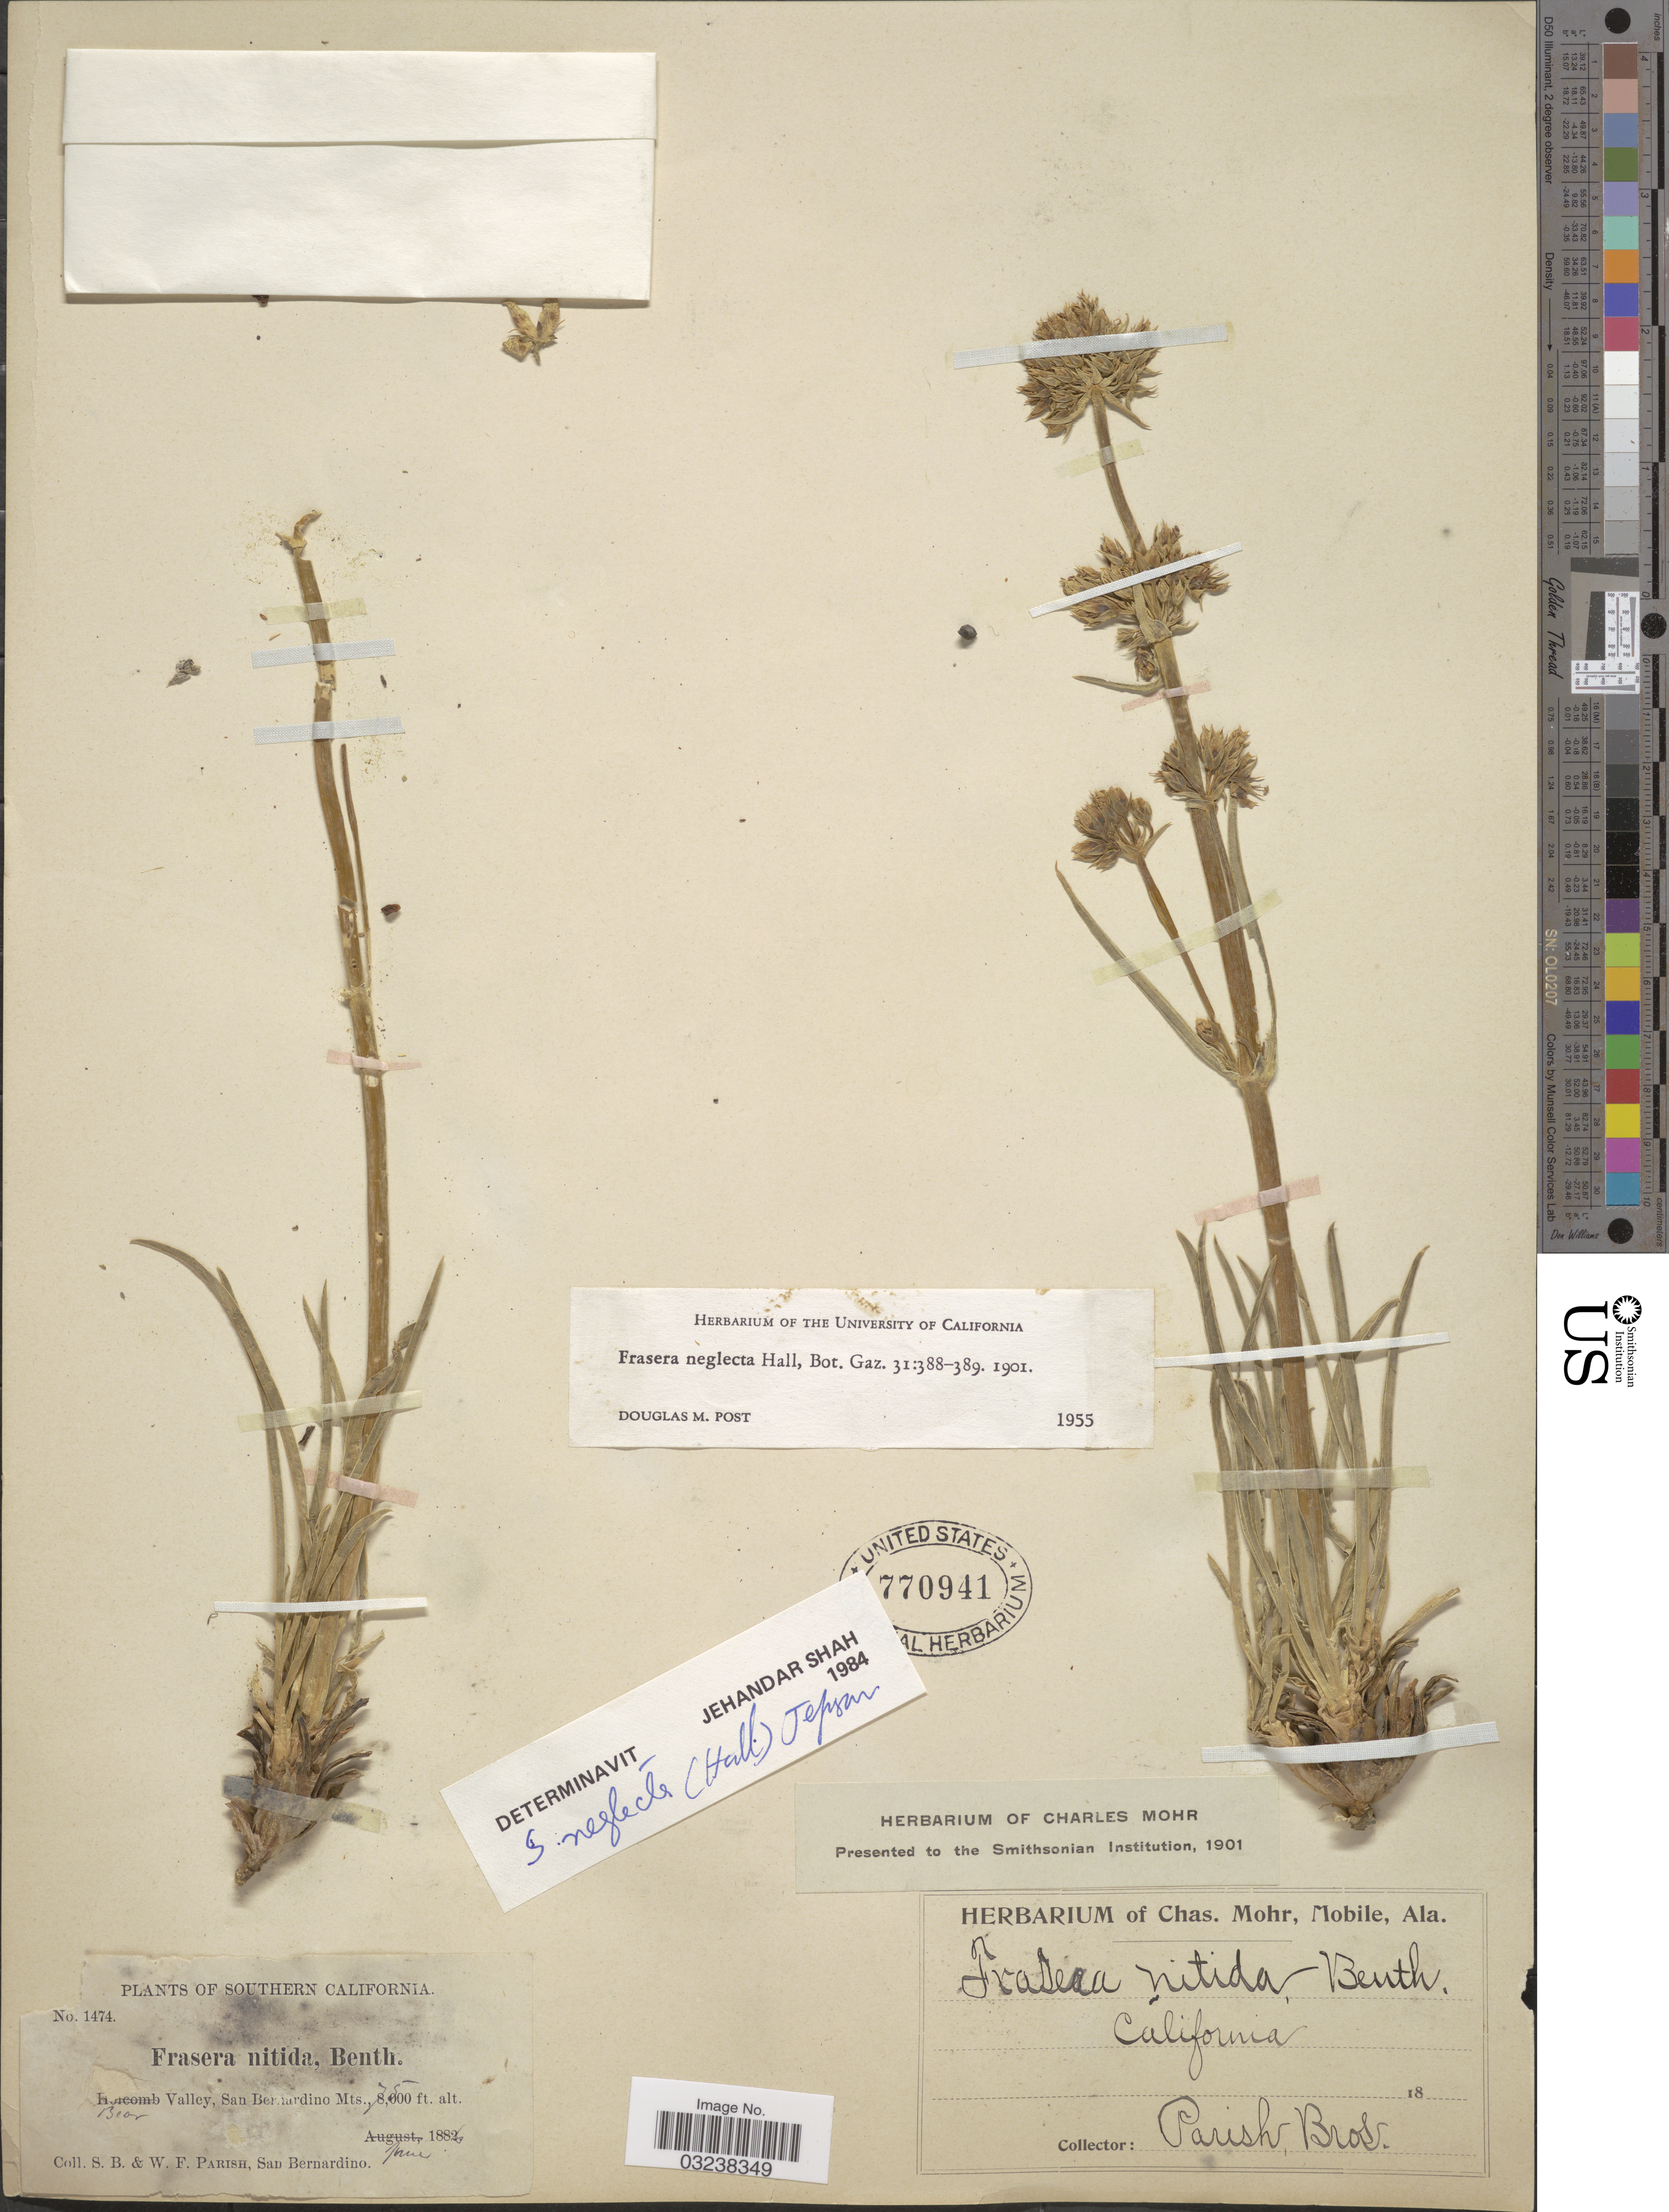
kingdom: Plantae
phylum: Tracheophyta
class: Magnoliopsida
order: Gentianales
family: Gentianaceae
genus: Swertia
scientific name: Swertia neglecta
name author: (H.M. Hall) Jeps.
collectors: Parish Bros.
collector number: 1474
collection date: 1886-06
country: United States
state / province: California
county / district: San Bernardino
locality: Southern California. Bear Valley, San Bernardino Mts.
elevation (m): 2286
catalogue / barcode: US 770941